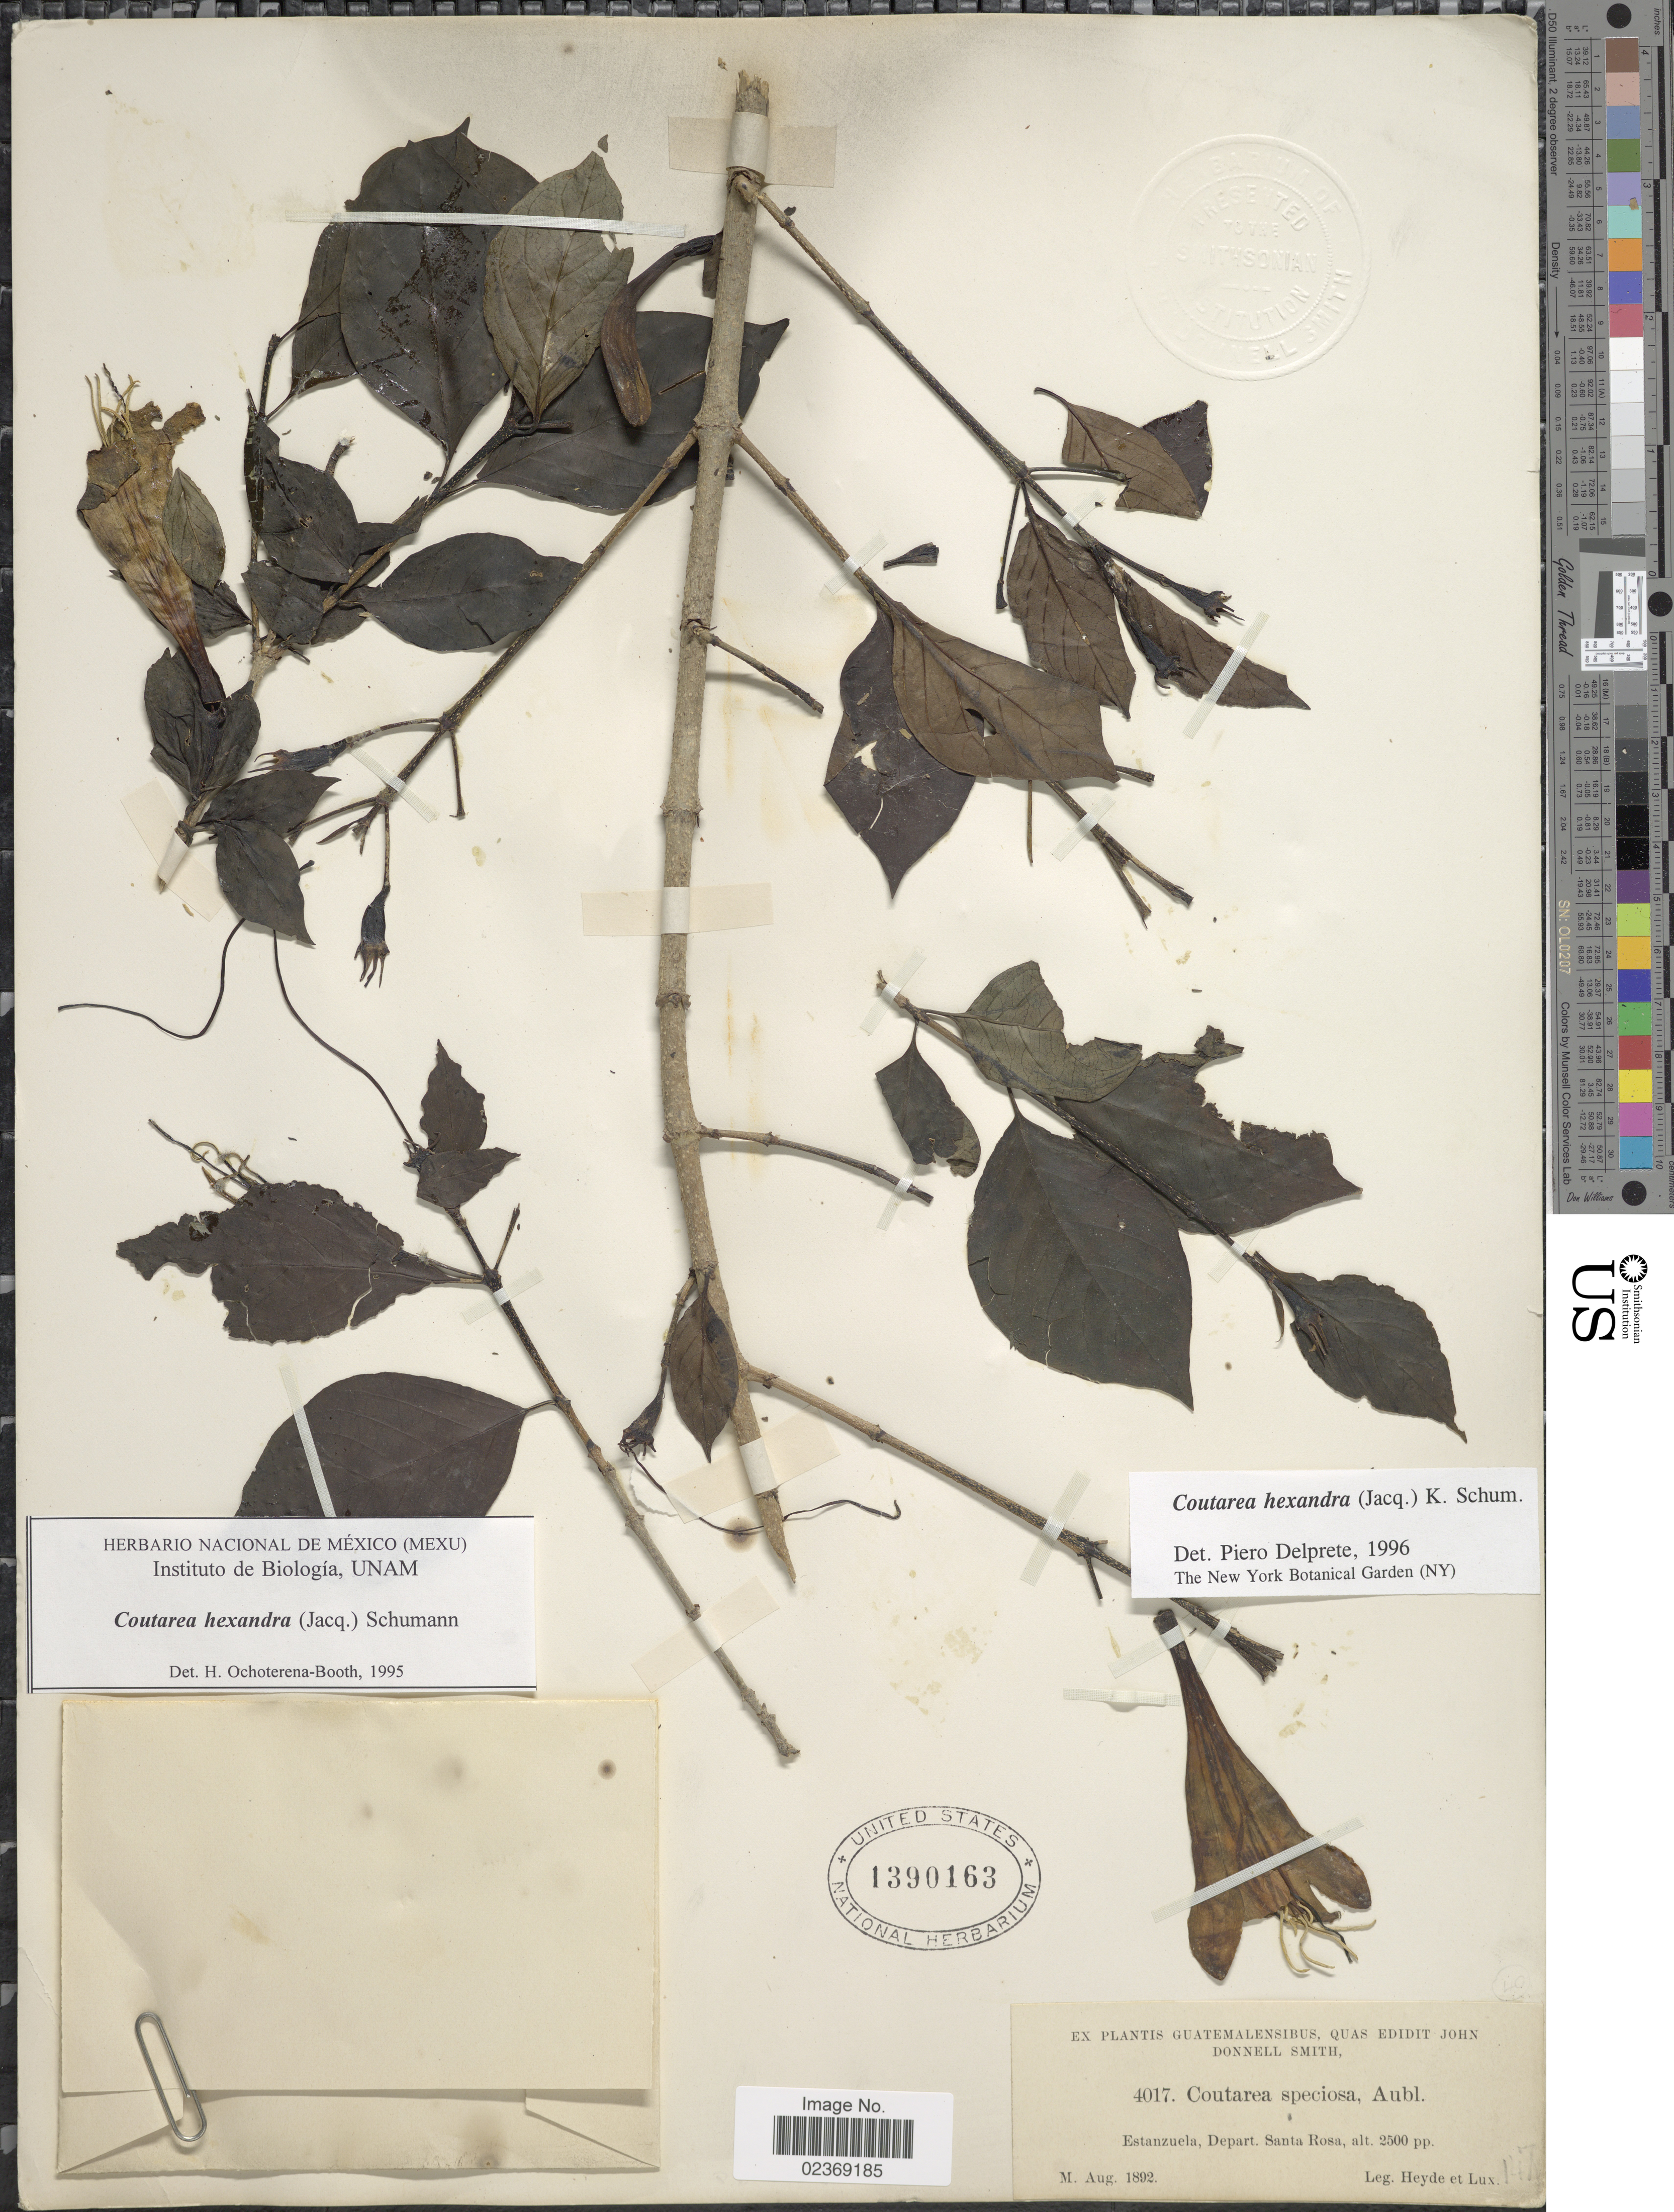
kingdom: Plantae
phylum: Tracheophyta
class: Magnoliopsida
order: Gentianales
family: Rubiaceae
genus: Coutarea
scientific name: Coutarea hexandra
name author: (Jacq.) K. Schum.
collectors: Heyde & Lux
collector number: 4017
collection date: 1892-08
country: Guatemala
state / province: Santa Rosa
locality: Estanzuela, Depart. Santa Rosa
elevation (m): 762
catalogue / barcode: US 1390163